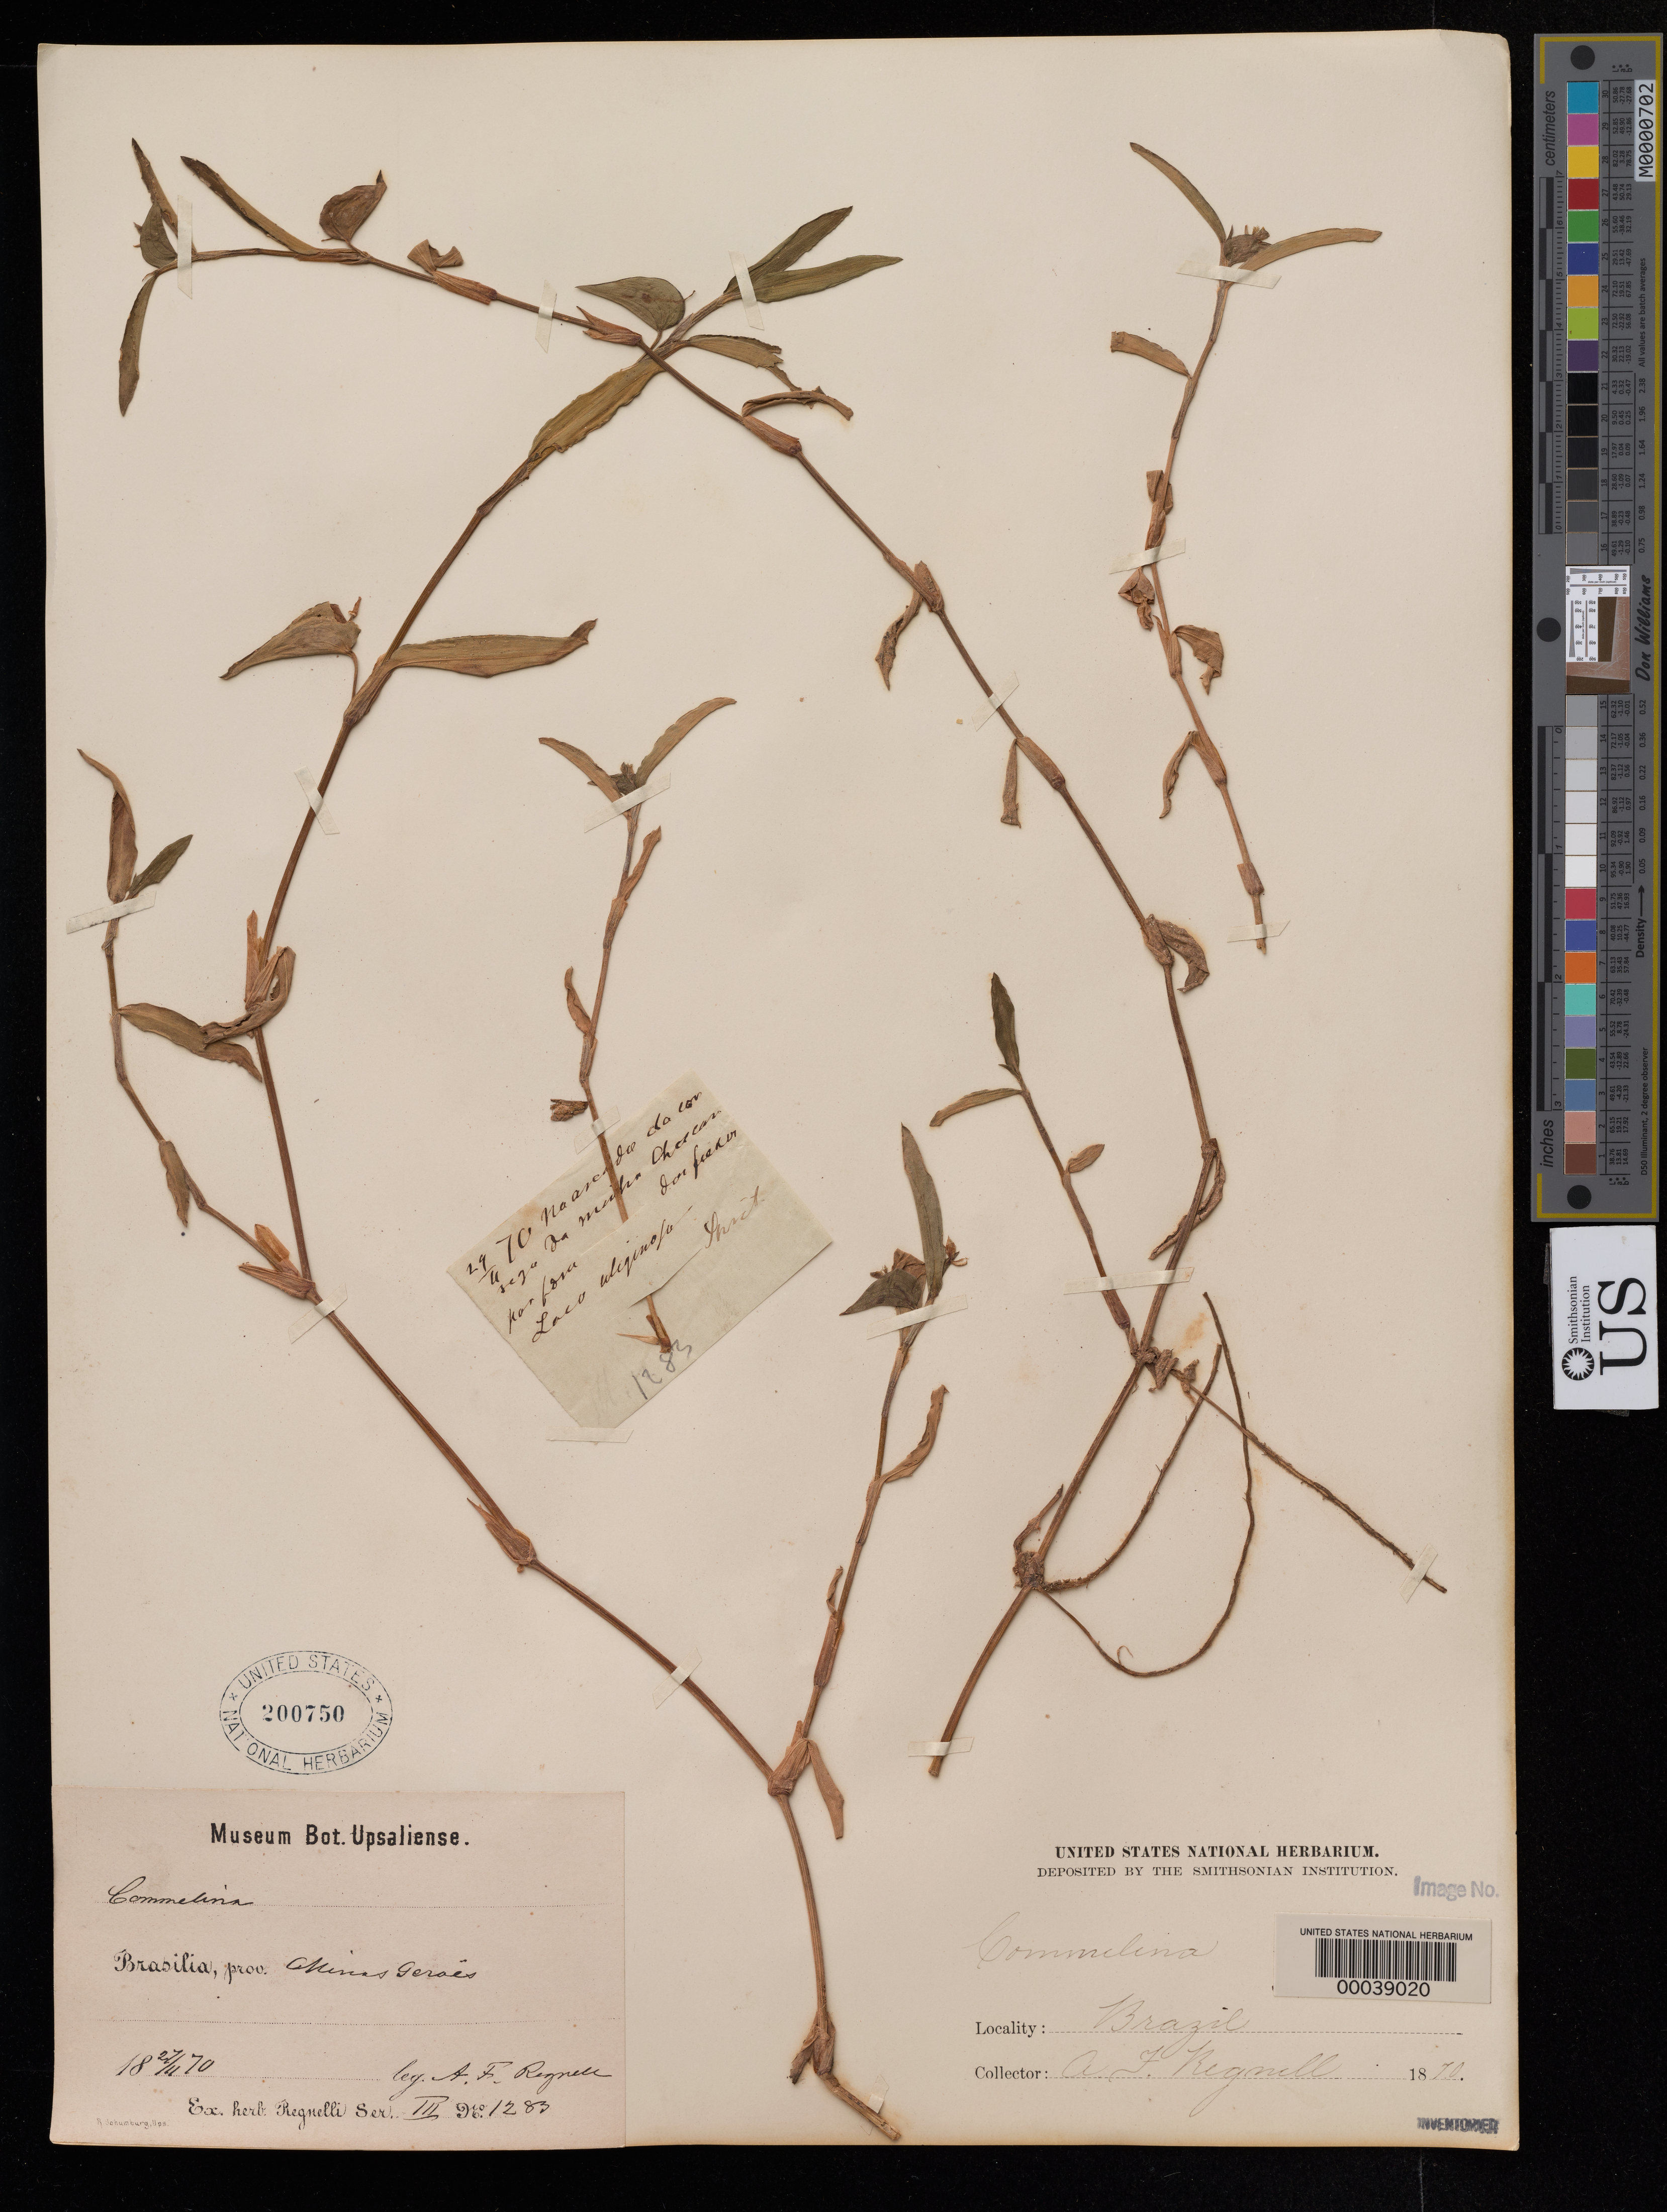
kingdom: Plantae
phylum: Tracheophyta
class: Liliopsida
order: Commelinales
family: Commelinaceae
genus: Commelina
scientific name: Commelina sp.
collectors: A. F. Regnell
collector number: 1283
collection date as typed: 27 Nov 1870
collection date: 1870-11-27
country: Brazil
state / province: Minas Gerais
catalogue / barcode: US 200750